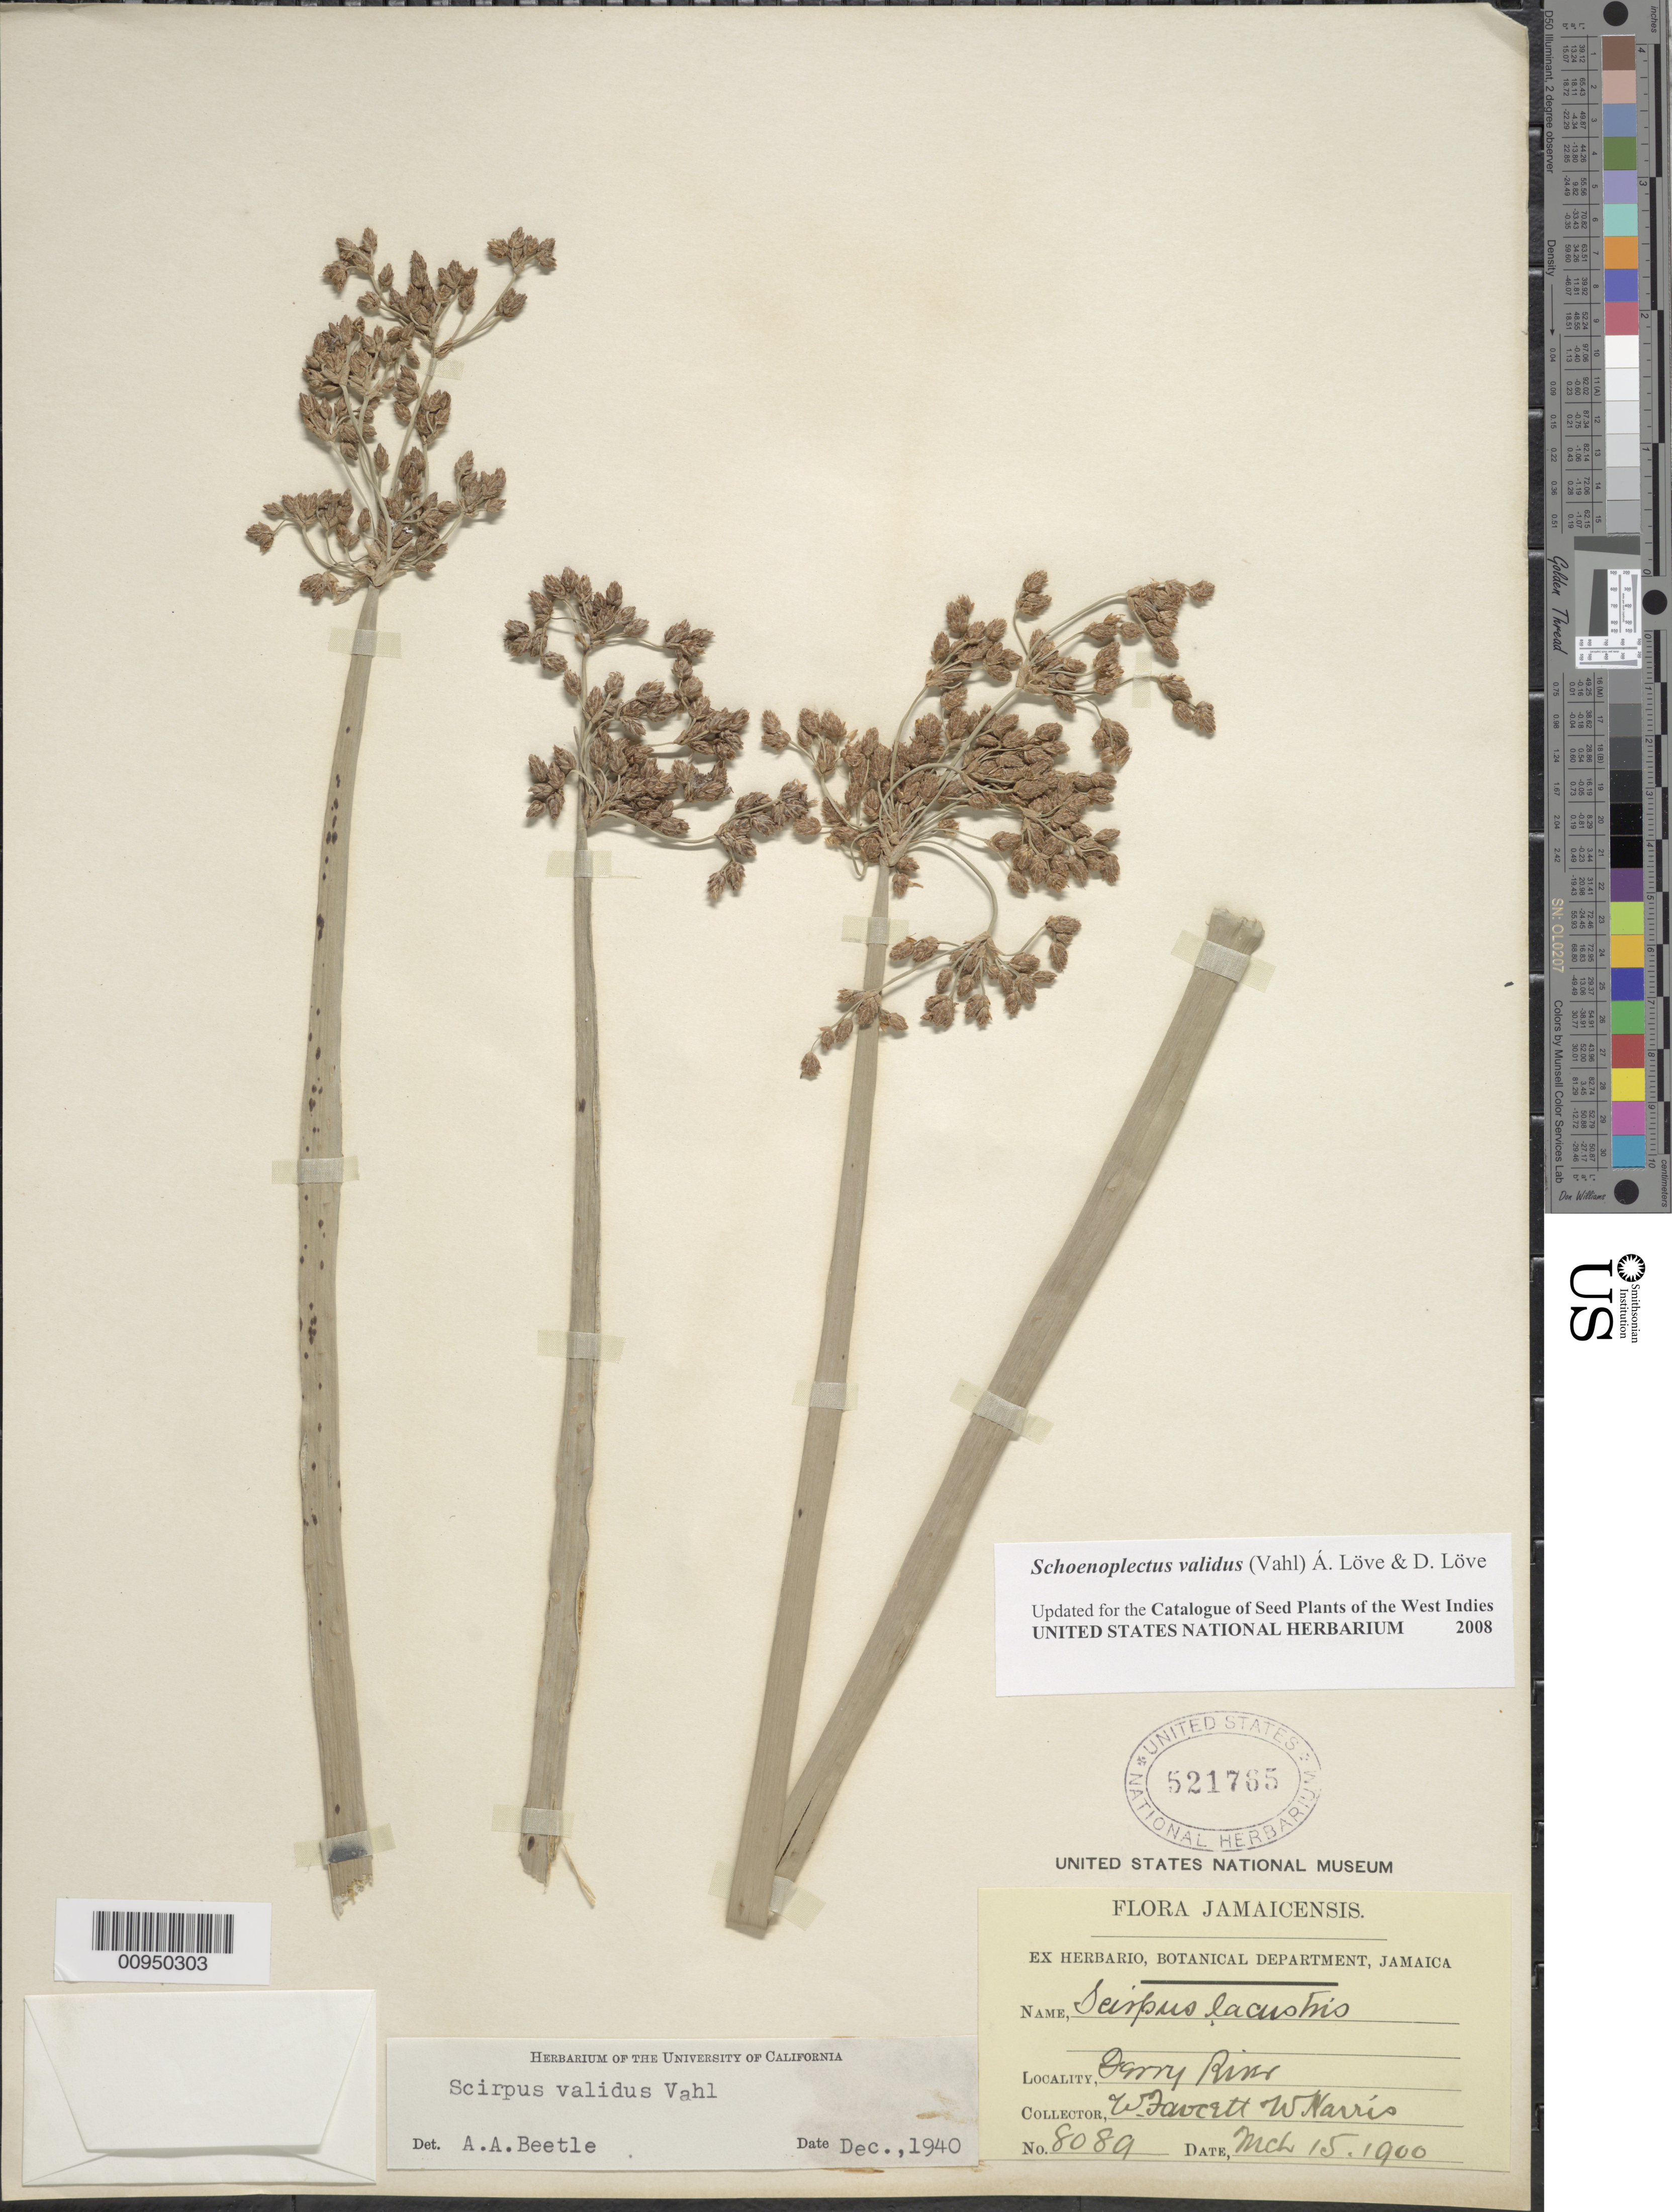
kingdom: Plantae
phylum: Tracheophyta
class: Liliopsida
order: Poales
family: Cyperaceae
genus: Schoenoplectus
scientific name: Schoenoplectus validus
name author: (Vahl) Á. Löve & D. Löve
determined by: Strong, M. T., (US), Smithsonian Institution - National Museum of Natural History (UNITED STATES)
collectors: W. Fawcett & W. Harris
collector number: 8089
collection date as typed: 15 Mar 1900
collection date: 1900-03-15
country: Jamaica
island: Jamaica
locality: Darry River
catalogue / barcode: US 521765